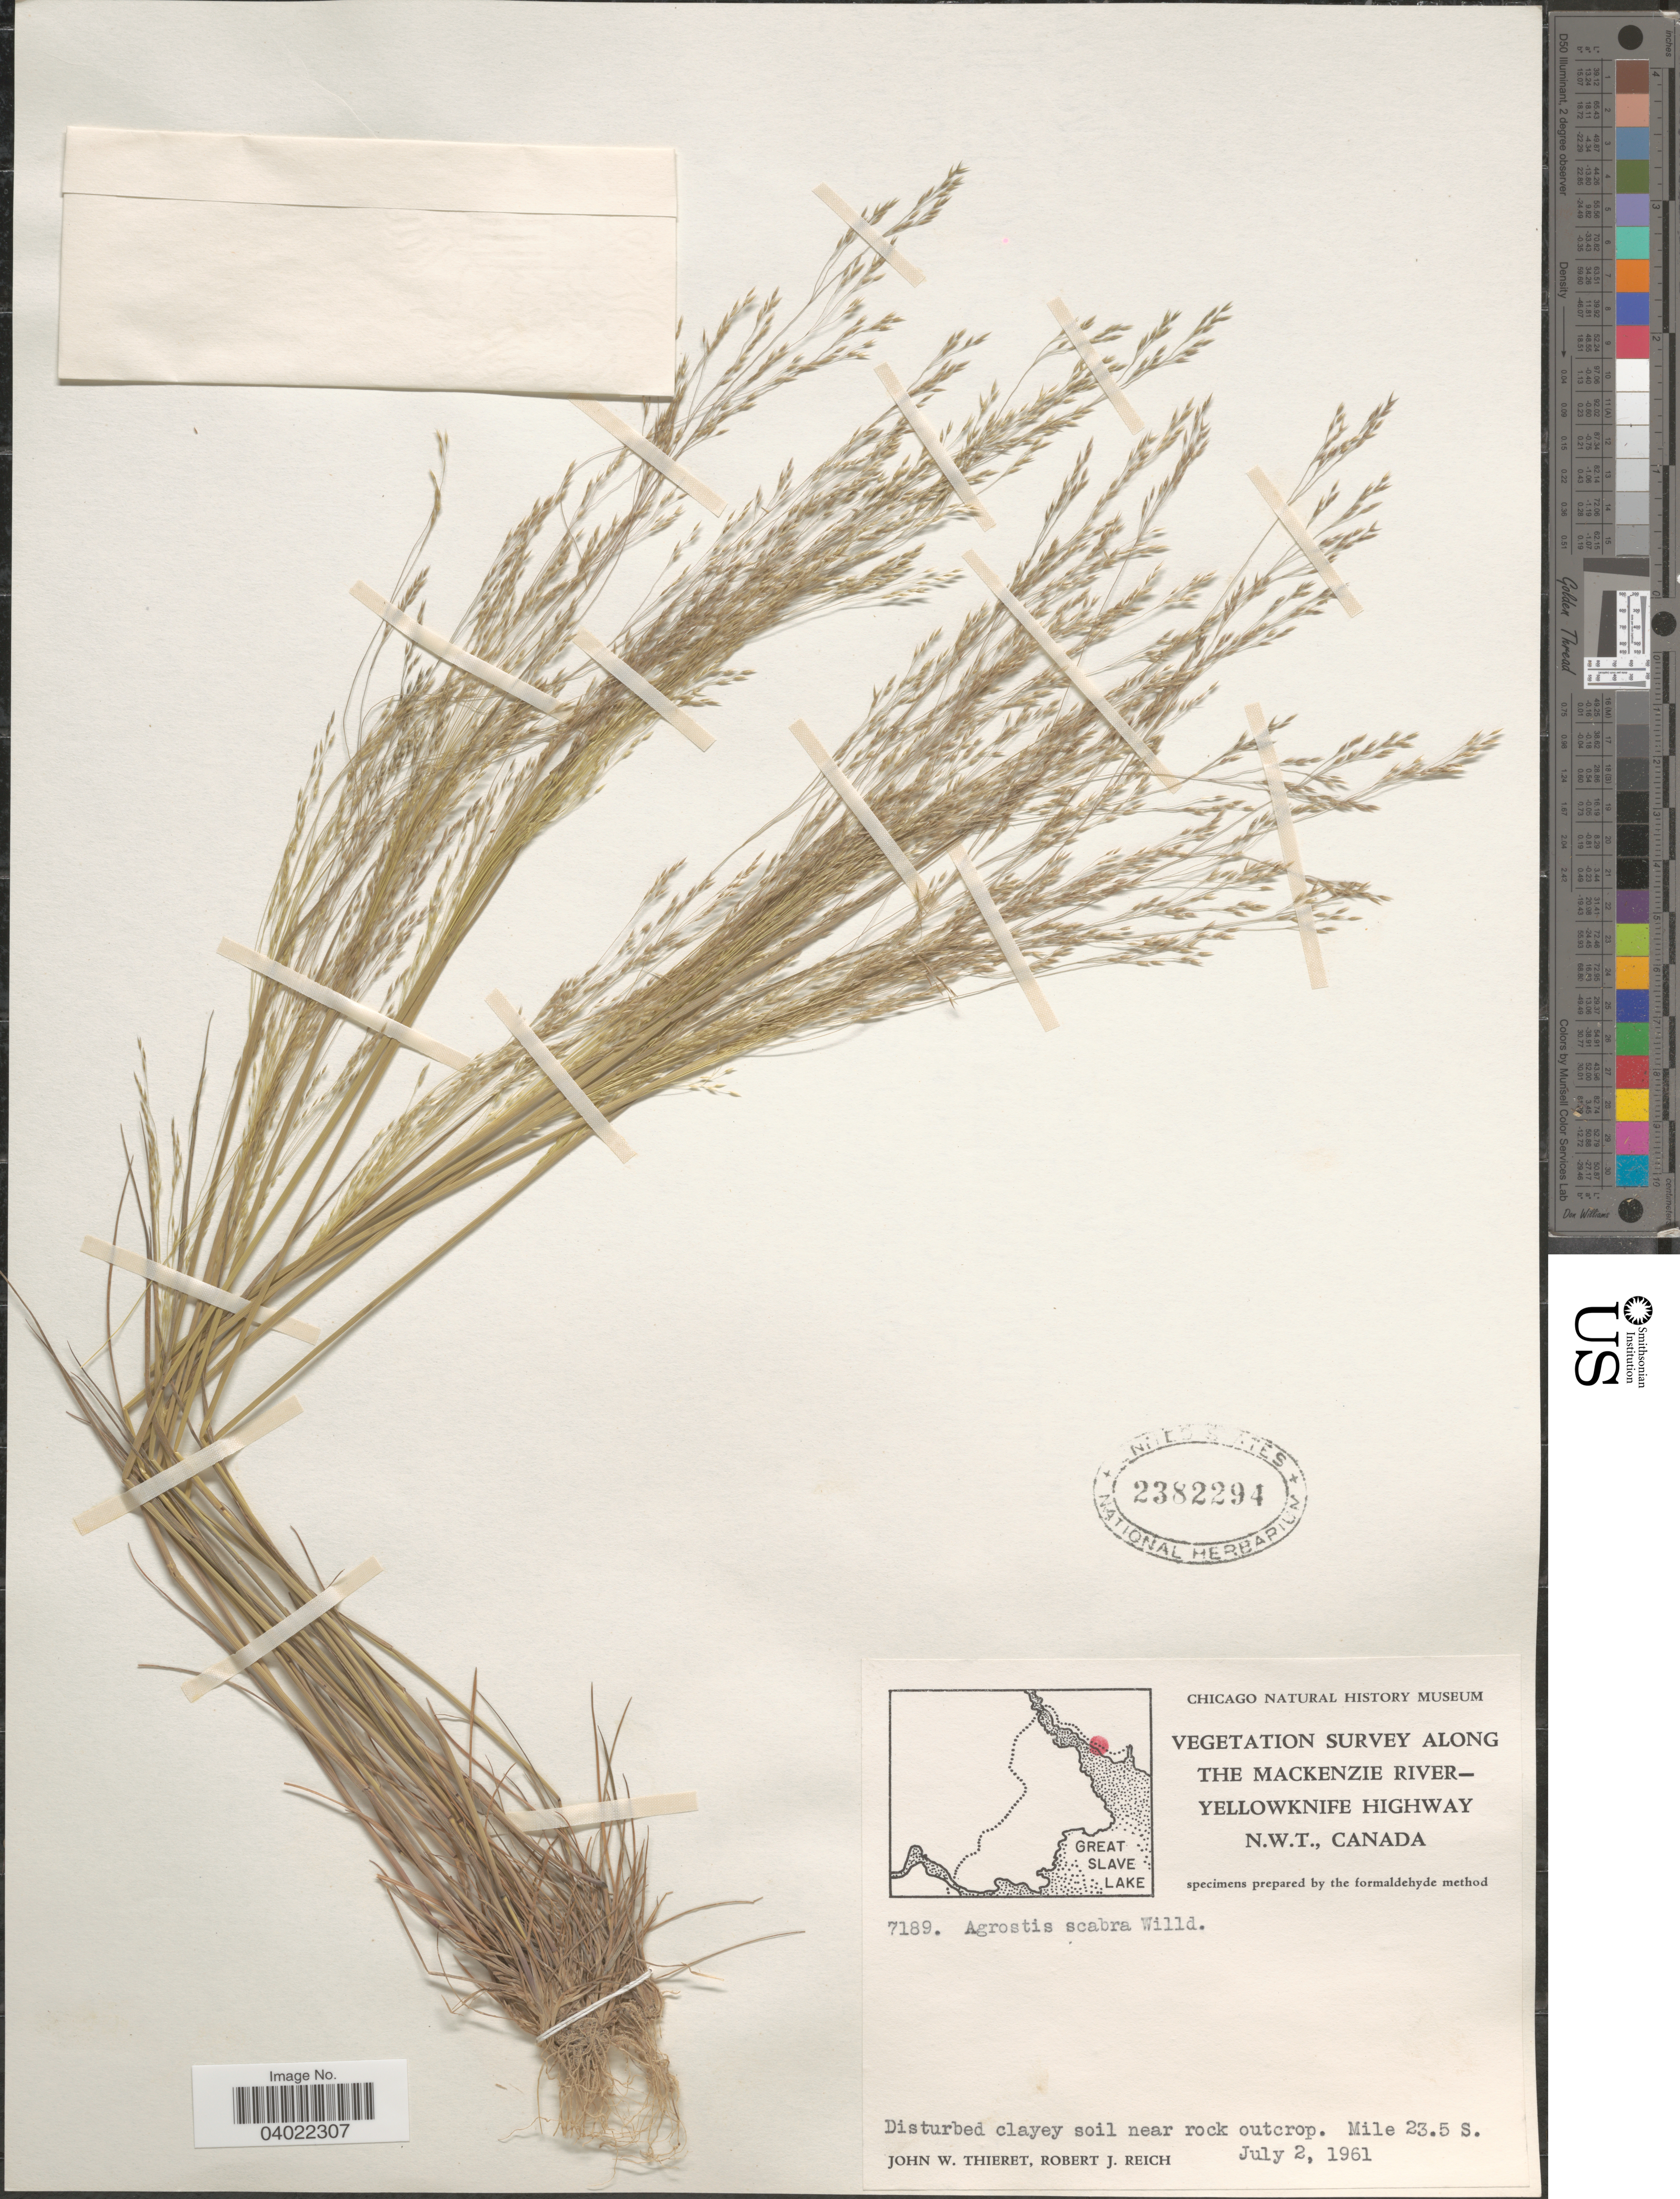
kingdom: Plantae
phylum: Tracheophyta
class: Liliopsida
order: Poales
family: Poaceae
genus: Agrostis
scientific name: Agrostis scabra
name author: Willd.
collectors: J. W. Thieret & R. Reich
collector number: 7189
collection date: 1961-07-02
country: Canada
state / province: Northwest Territories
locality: Along the Mackenzie River-Yellowknife Highway. Mile 23.5 S.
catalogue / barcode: US 2382294